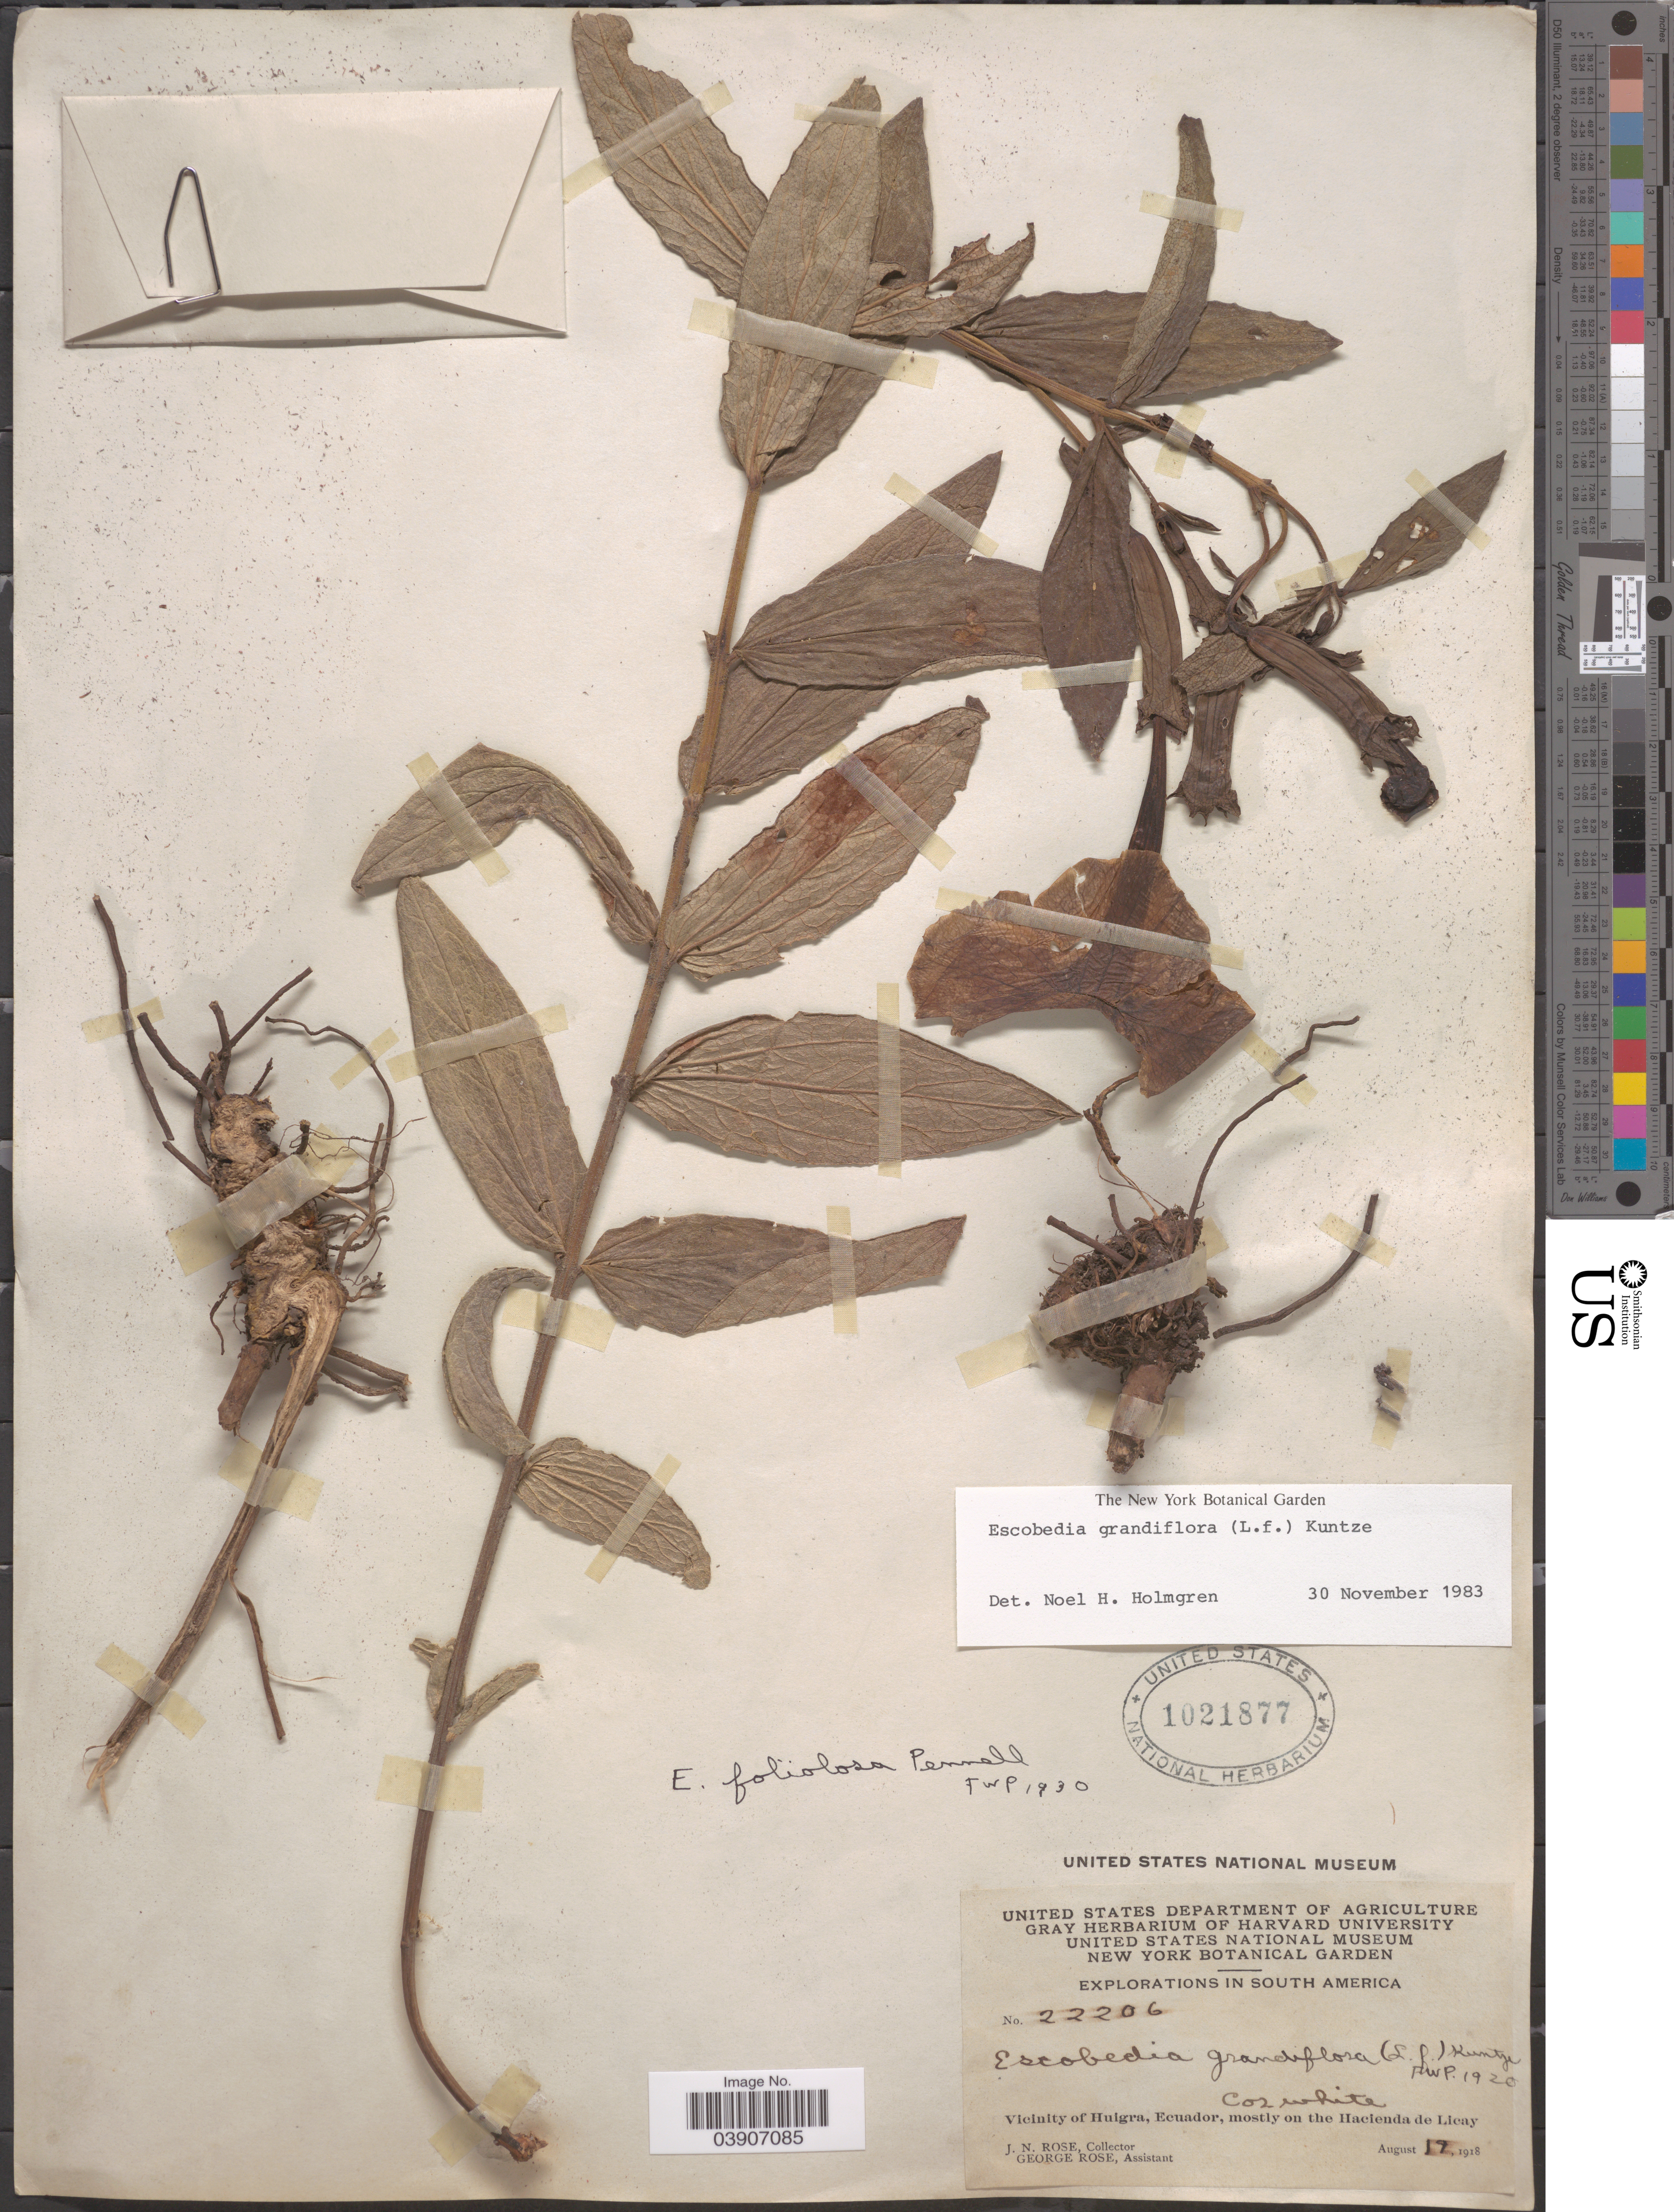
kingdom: Plantae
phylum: Tracheophyta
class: Magnoliopsida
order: Lamiales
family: Orobanchaceae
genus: Escobedia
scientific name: Escobedia grandiflora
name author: (L. f.) Kuntze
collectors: J. N. Rose & G. Rose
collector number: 22206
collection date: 1918-08-17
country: Ecuador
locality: Vicinity of Huigra, mostly on the Hacienda de Licay.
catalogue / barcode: US 1021877